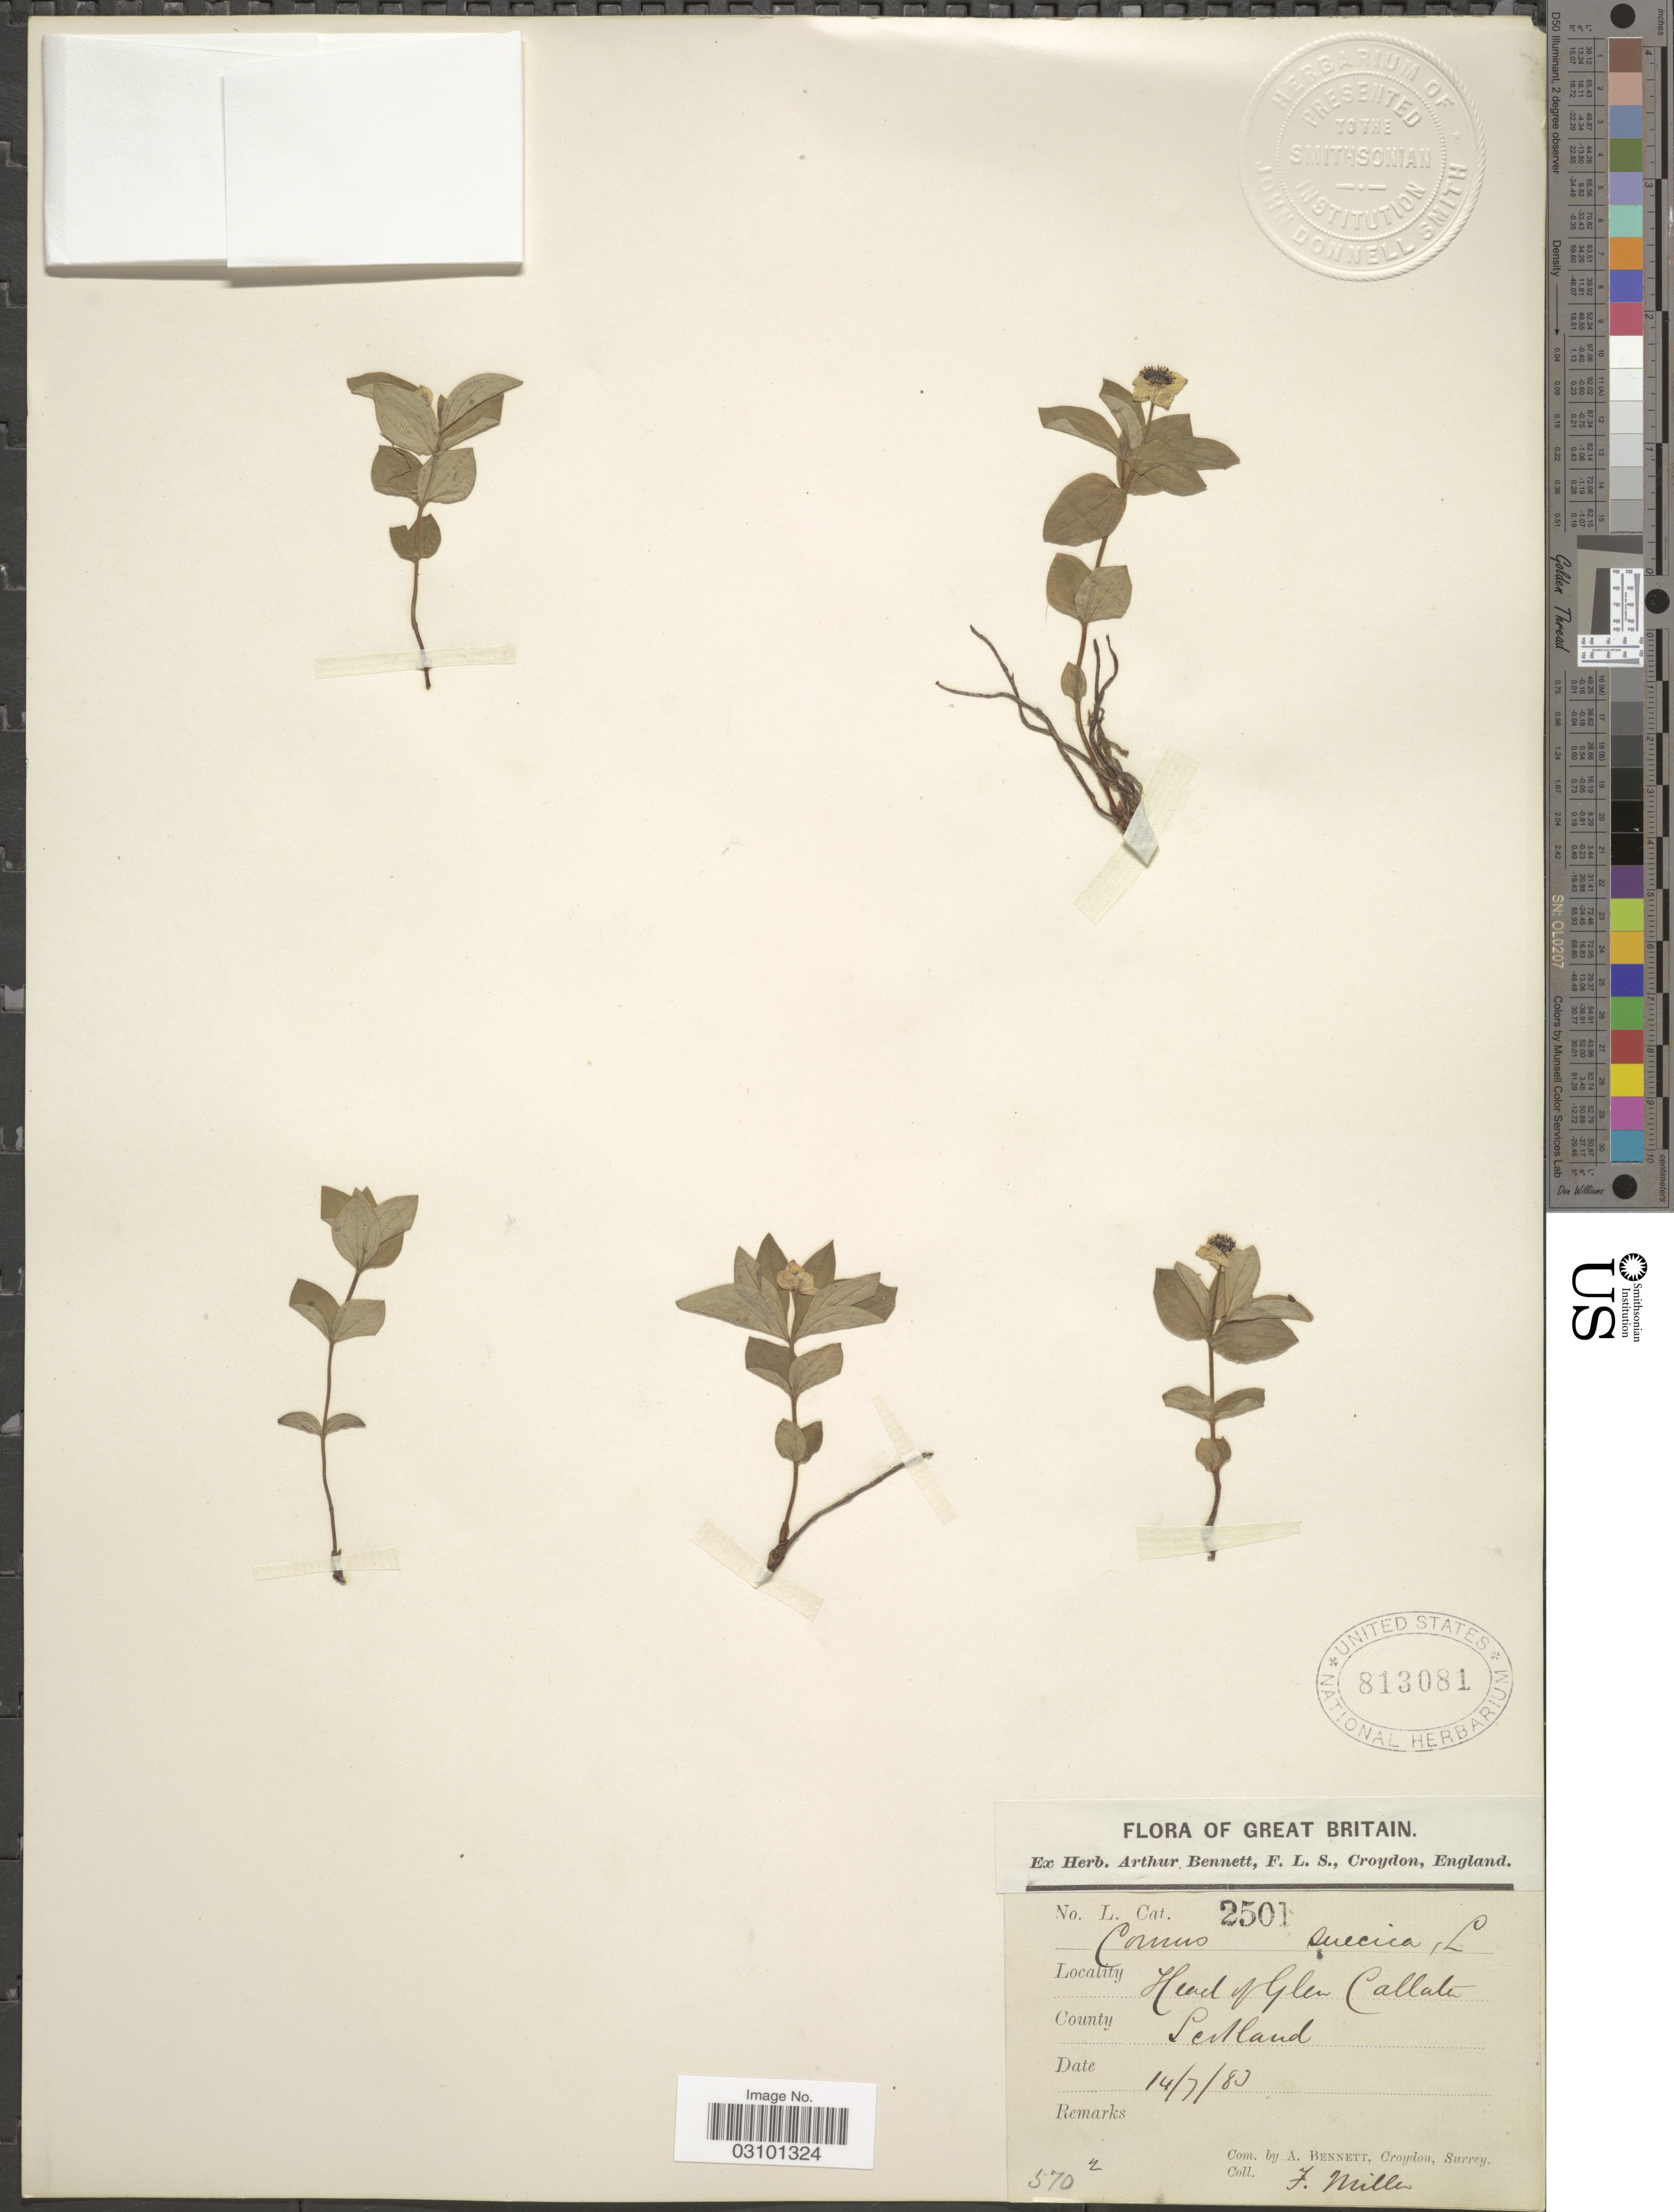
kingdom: Plantae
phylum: Tracheophyta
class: Magnoliopsida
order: Cornales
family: Cornaceae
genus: Cornus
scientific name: Cornus suecica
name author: L.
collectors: F. Miller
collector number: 2501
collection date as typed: Transcribed d/m/y: 14/7/83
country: United Kingdom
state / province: Scotland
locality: Great Britain. Head of Glen Callater.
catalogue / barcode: US 813081